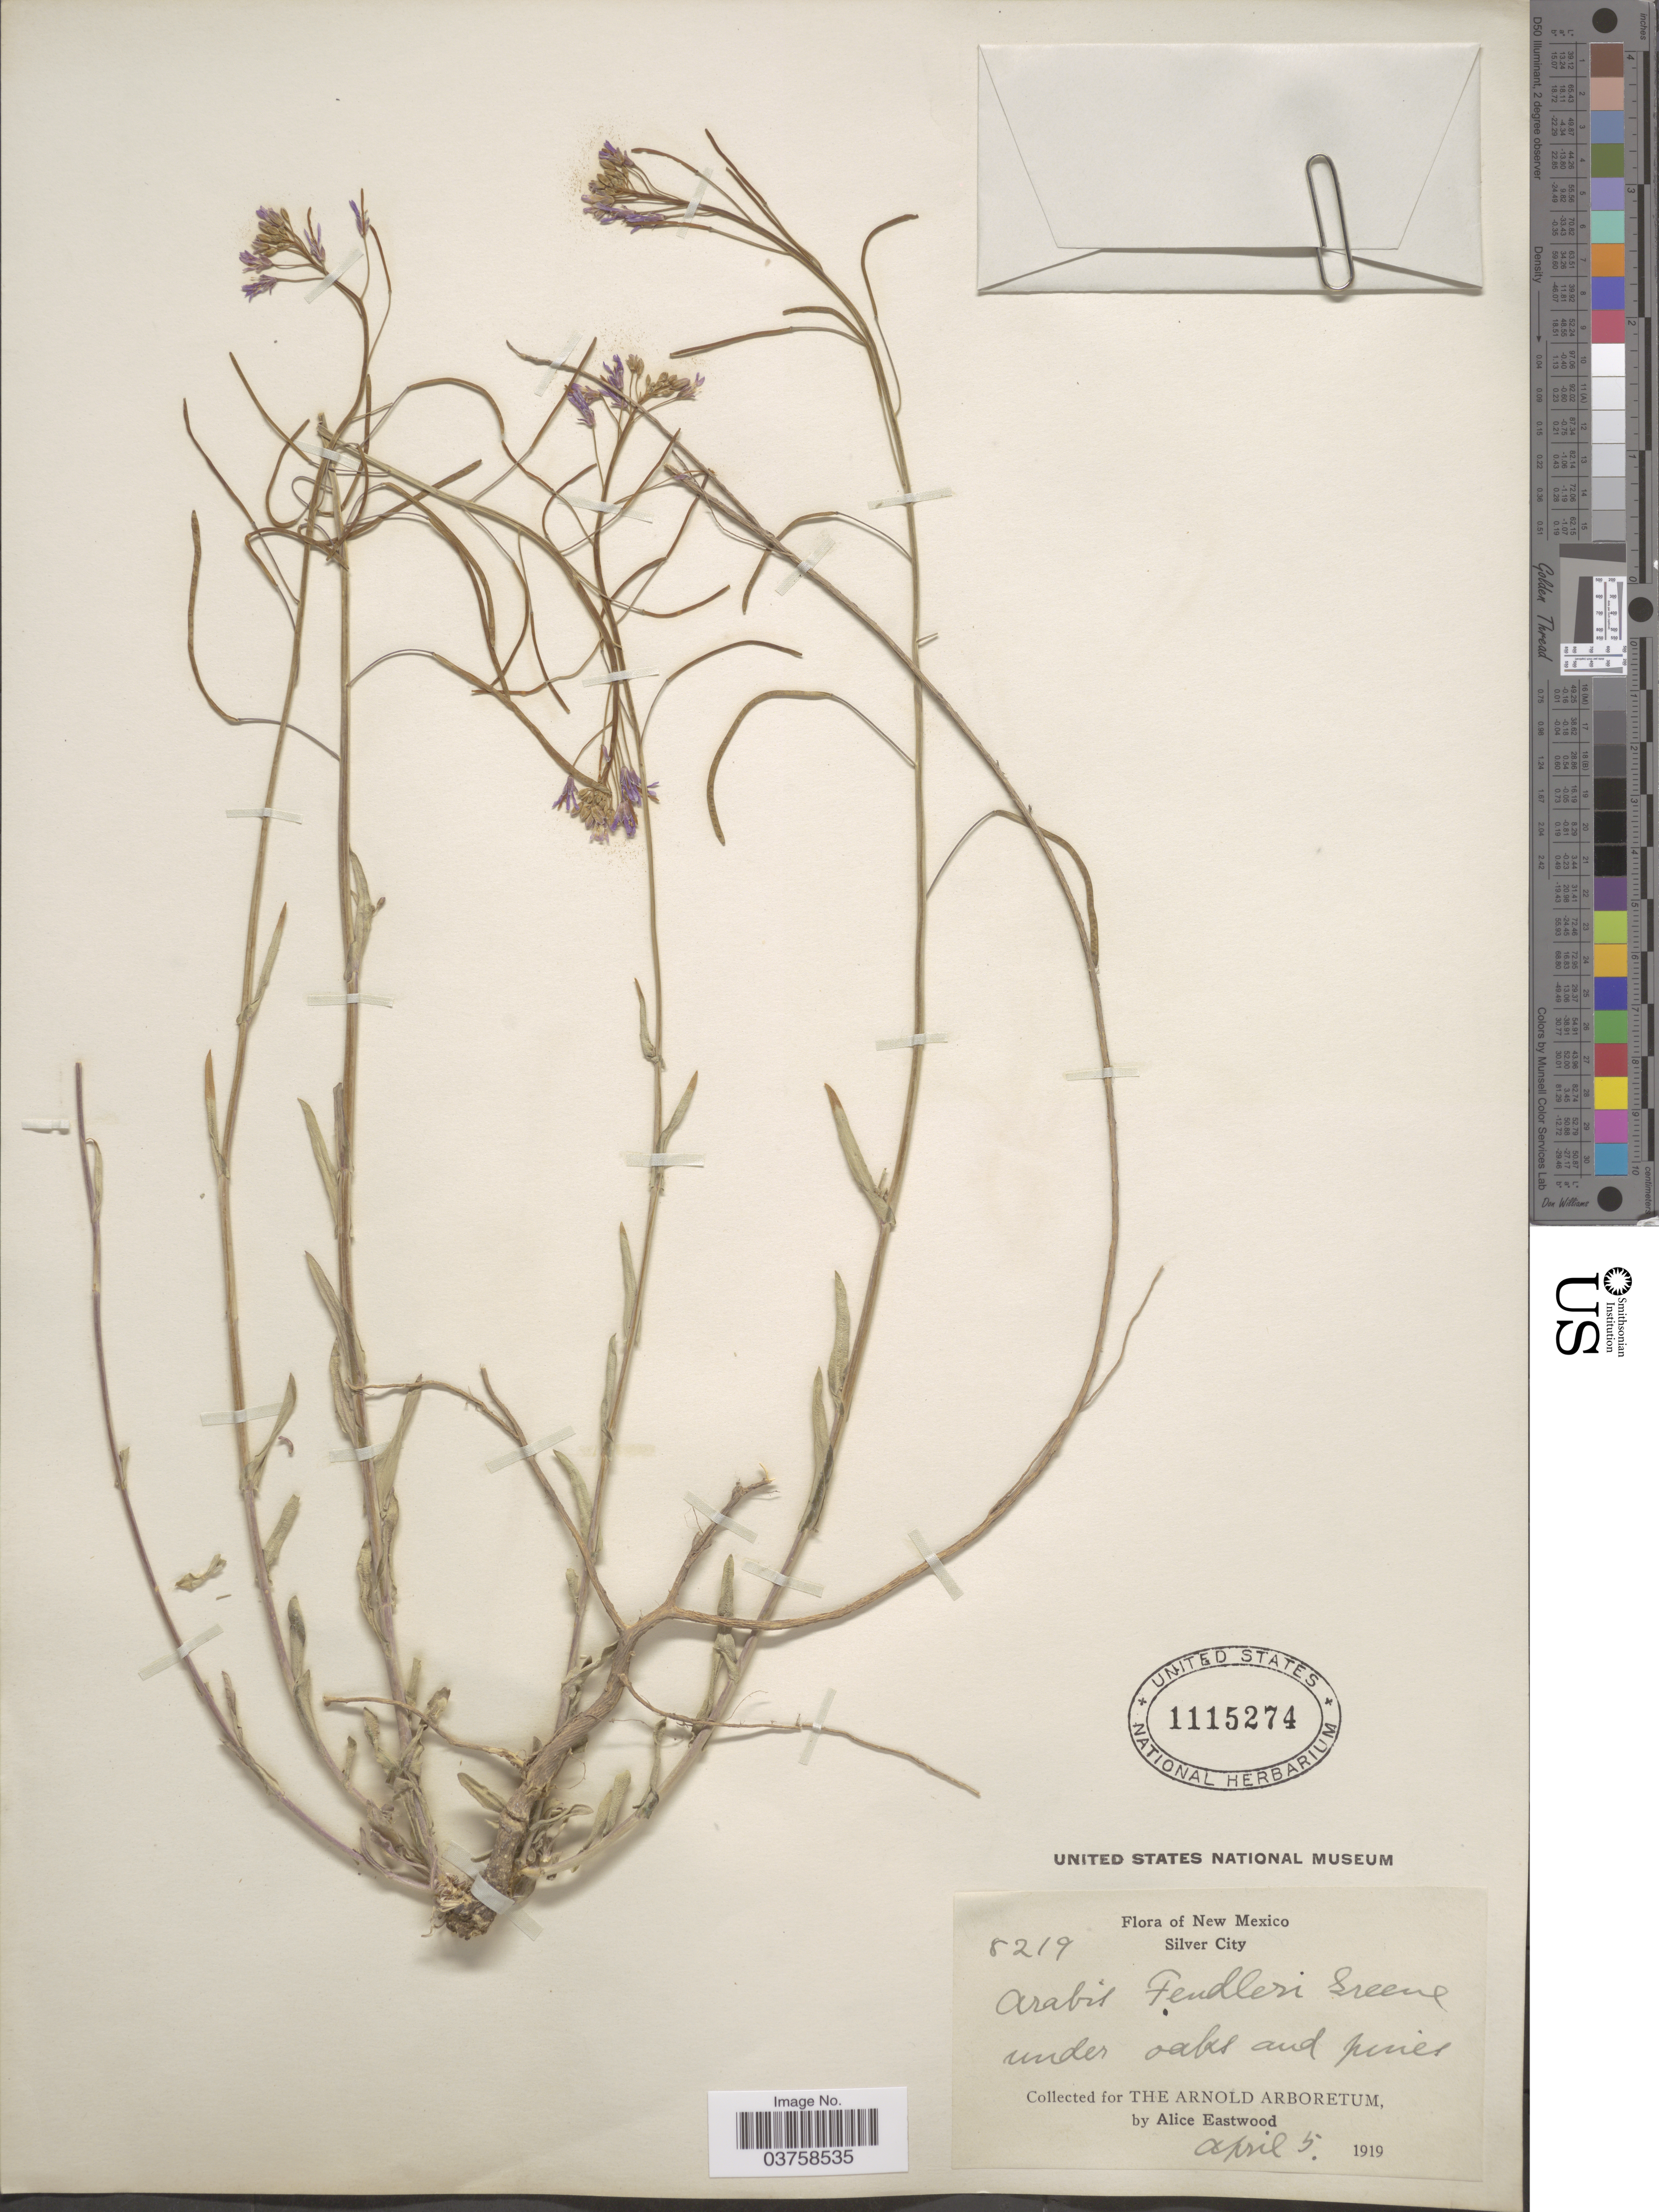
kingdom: Plantae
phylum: Tracheophyta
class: Magnoliopsida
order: Brassicales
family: Brassicaceae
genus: Arabis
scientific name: Arabis perennans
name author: S. Watson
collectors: A. Eastwood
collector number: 8219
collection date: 1919-04-05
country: United States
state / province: New Mexico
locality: Silver City.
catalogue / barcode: US 1115274